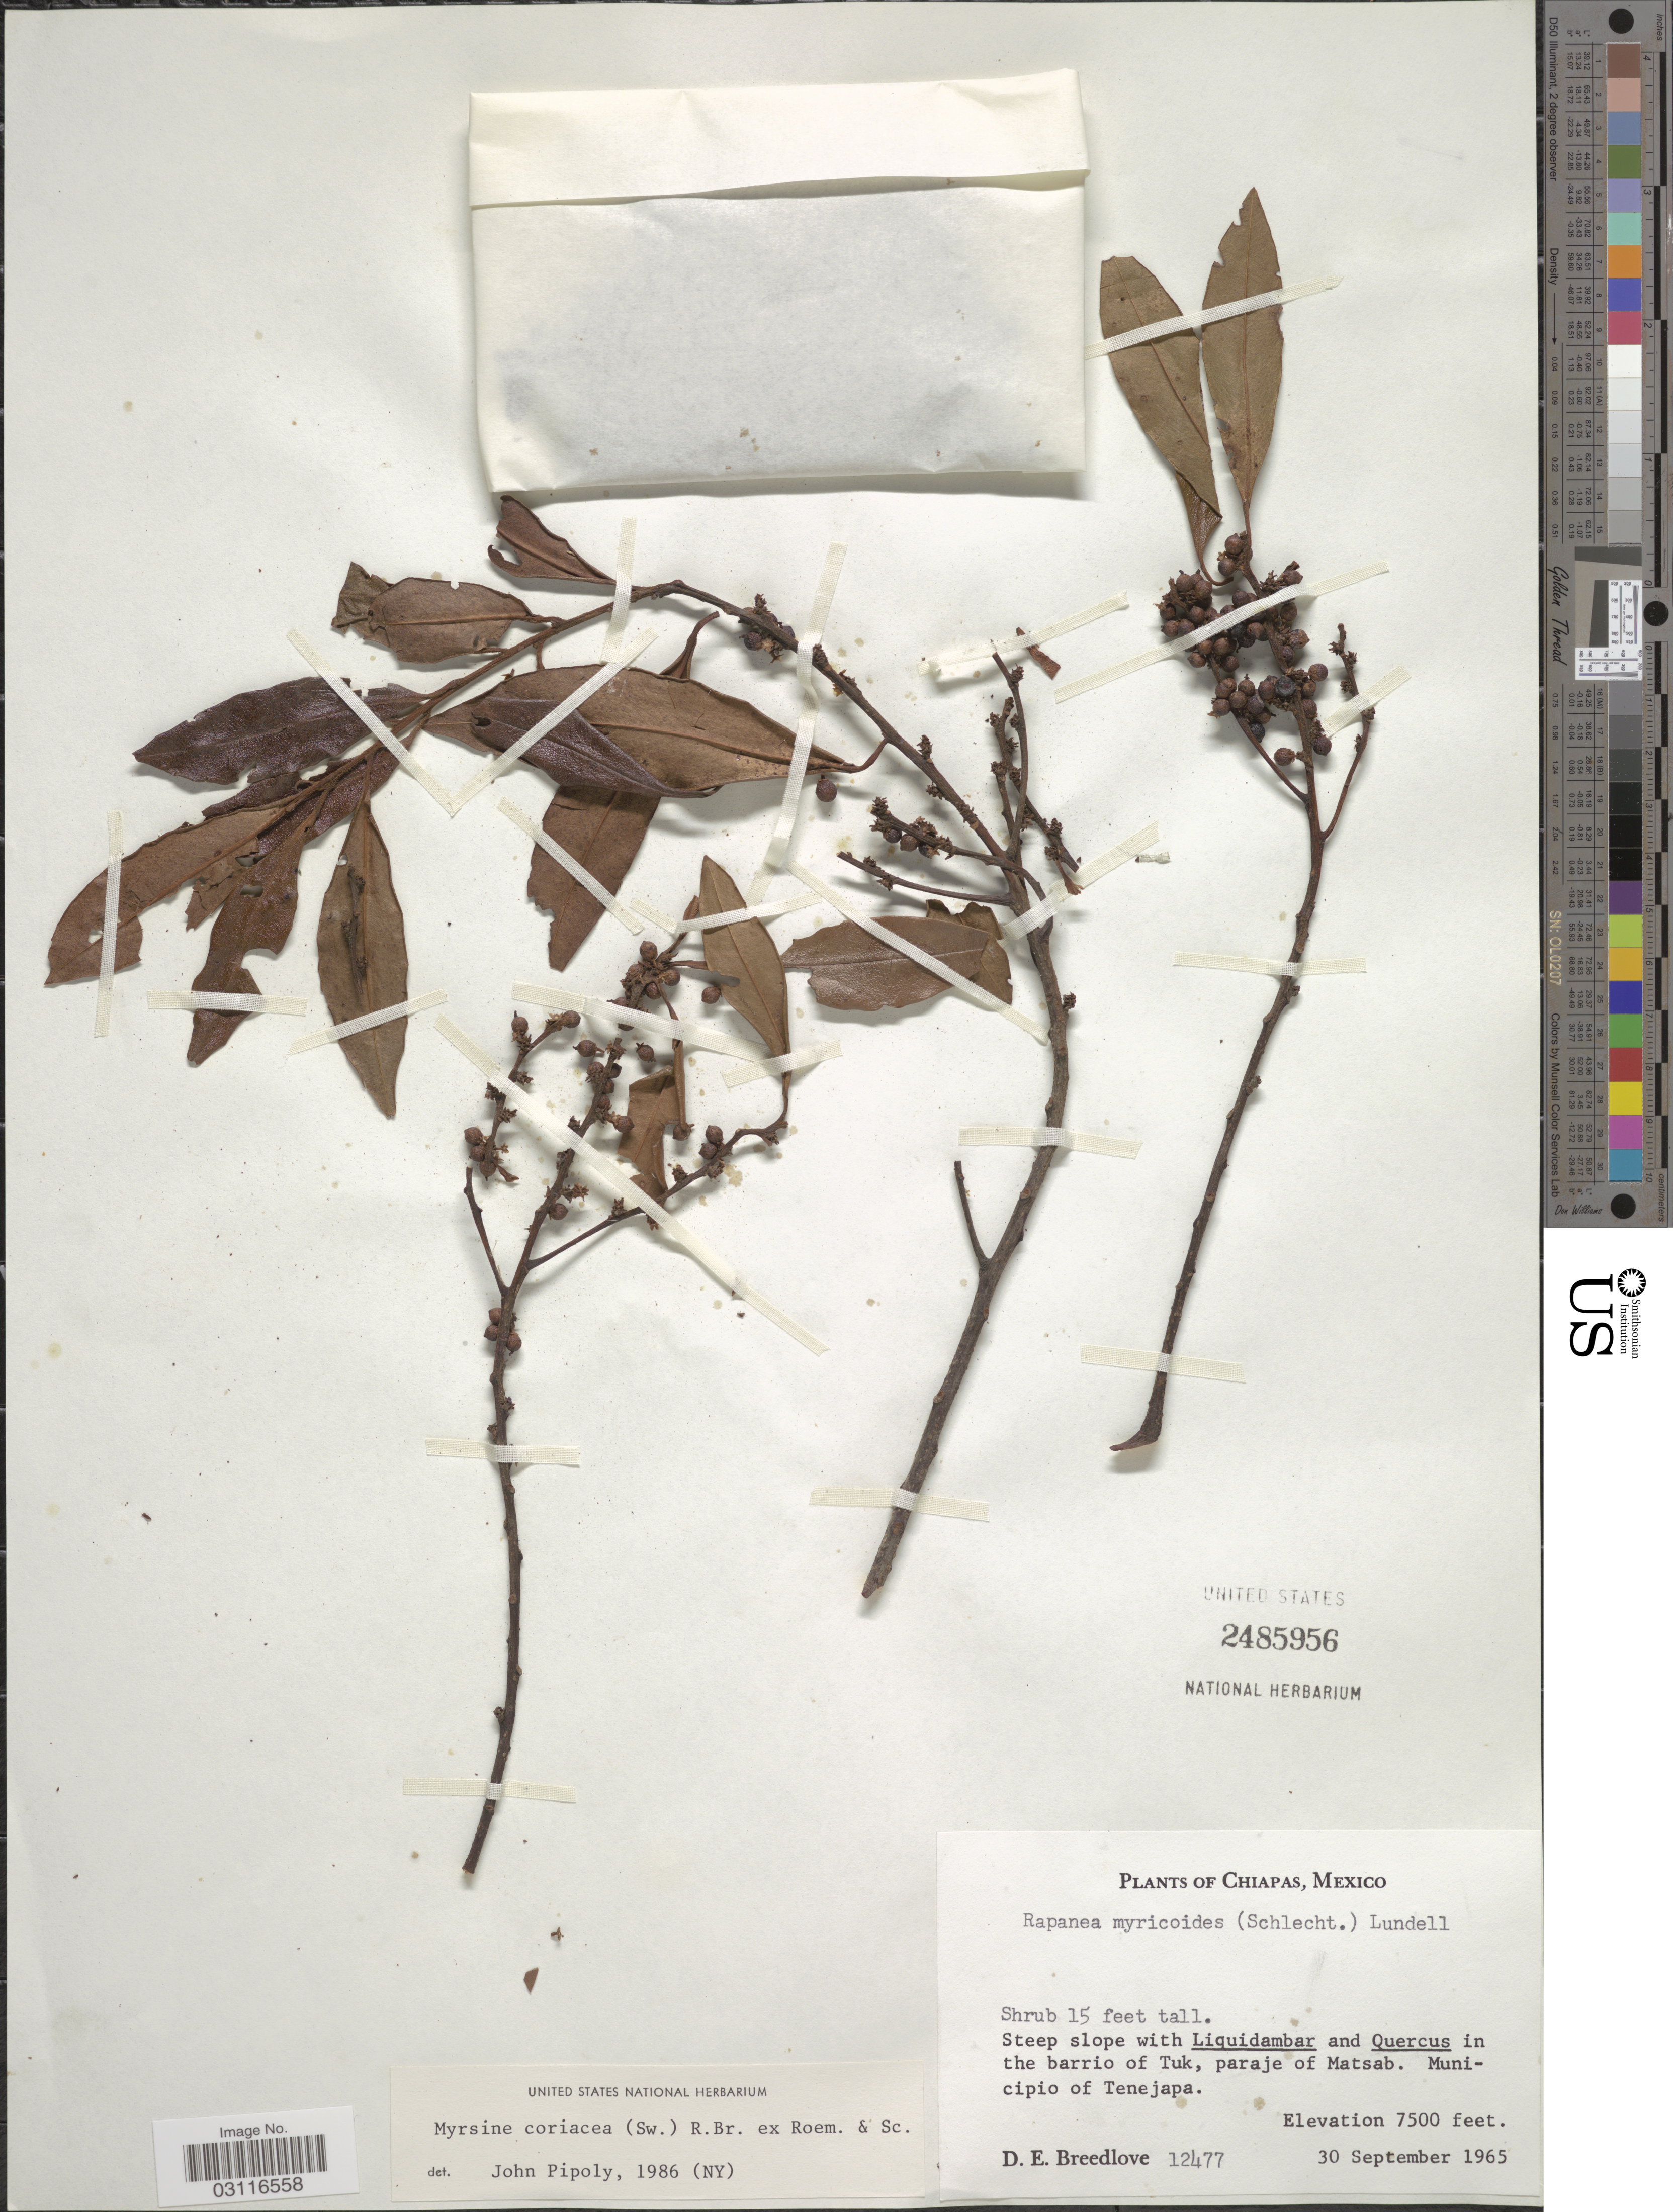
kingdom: Plantae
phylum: Tracheophyta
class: Magnoliopsida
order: Ericales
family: Primulaceae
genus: Myrsine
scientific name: Myrsine coriacea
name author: (Sw.) R. Br. ex Roem. & Schult.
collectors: D. E. Breedlove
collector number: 12477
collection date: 1965-09-30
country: Mexico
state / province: Chiapas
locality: In the barrio of Tuk, paraje of Matsab. Municipio of Tenejapa.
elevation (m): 2286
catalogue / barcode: US 2485956